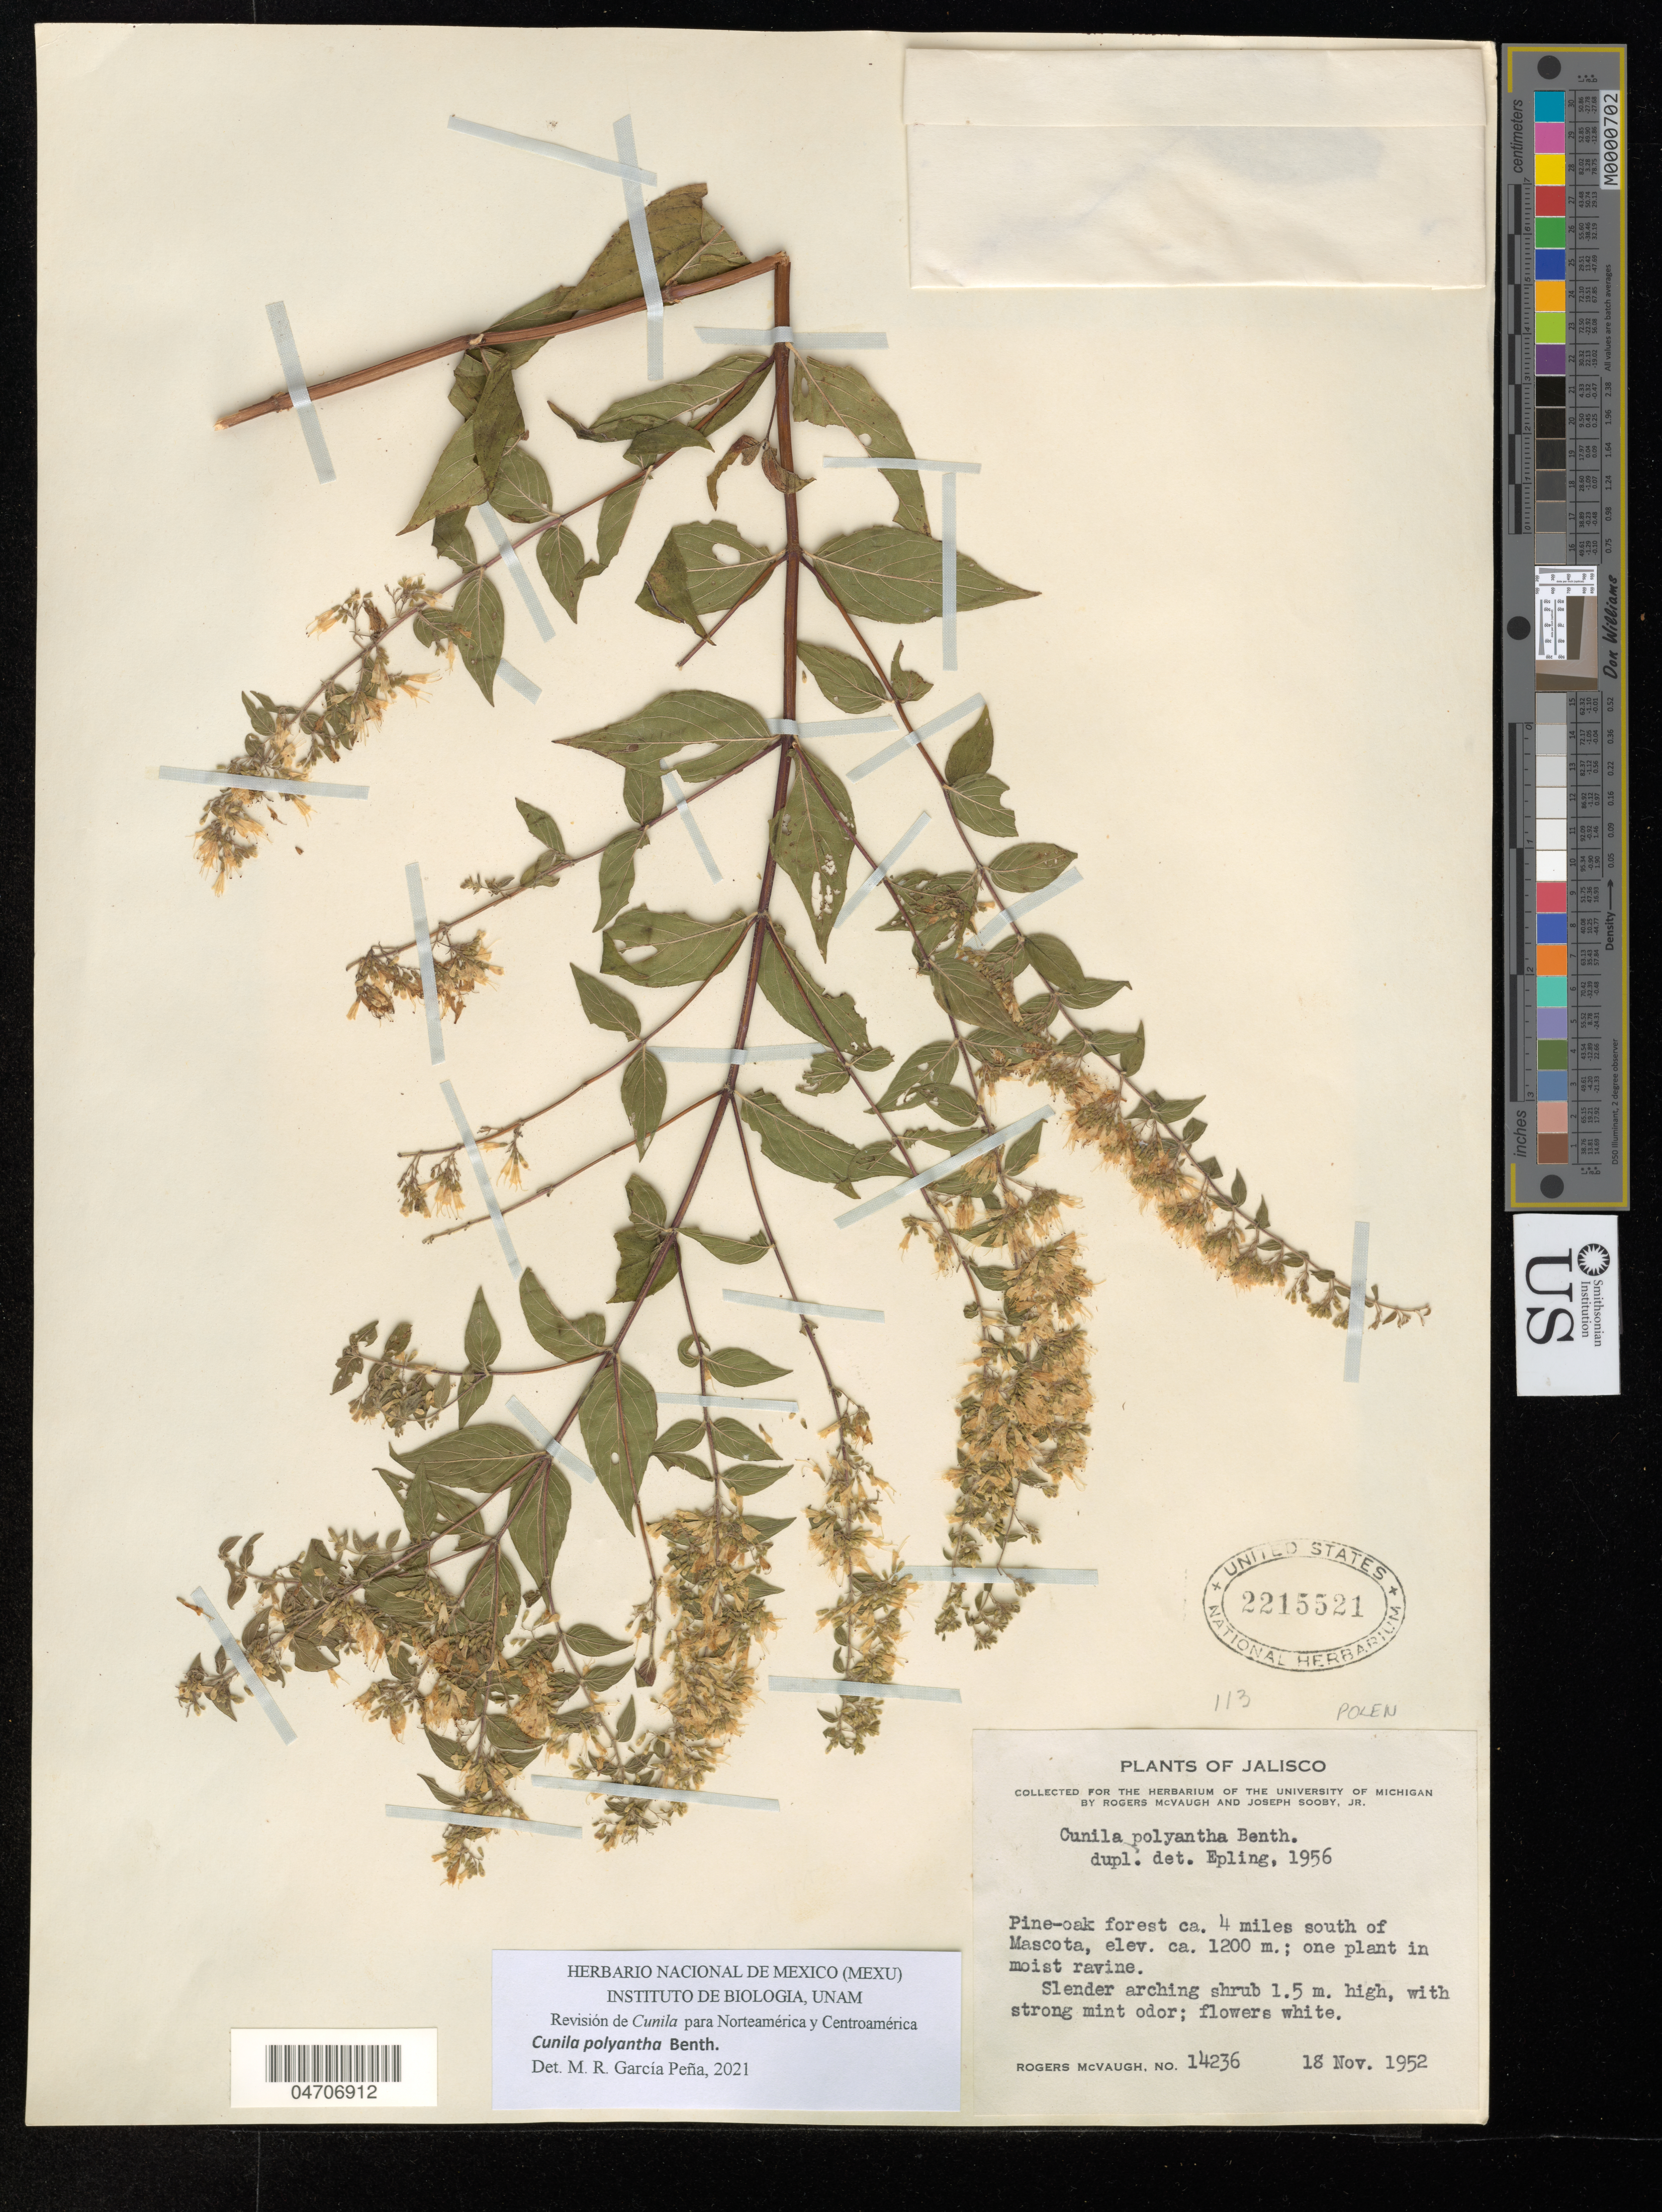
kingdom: Plantae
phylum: Tracheophyta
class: Magnoliopsida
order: Lamiales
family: Lamiaceae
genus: Cunila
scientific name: Cunila polyantha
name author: Benth.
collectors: R. McVaugh & J. Sooby Jr.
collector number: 14236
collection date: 1952-11-18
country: Mexico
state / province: Jalisco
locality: Pine-oak forest ca. 4 miles south of Mascota.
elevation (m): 1200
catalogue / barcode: US 2215521